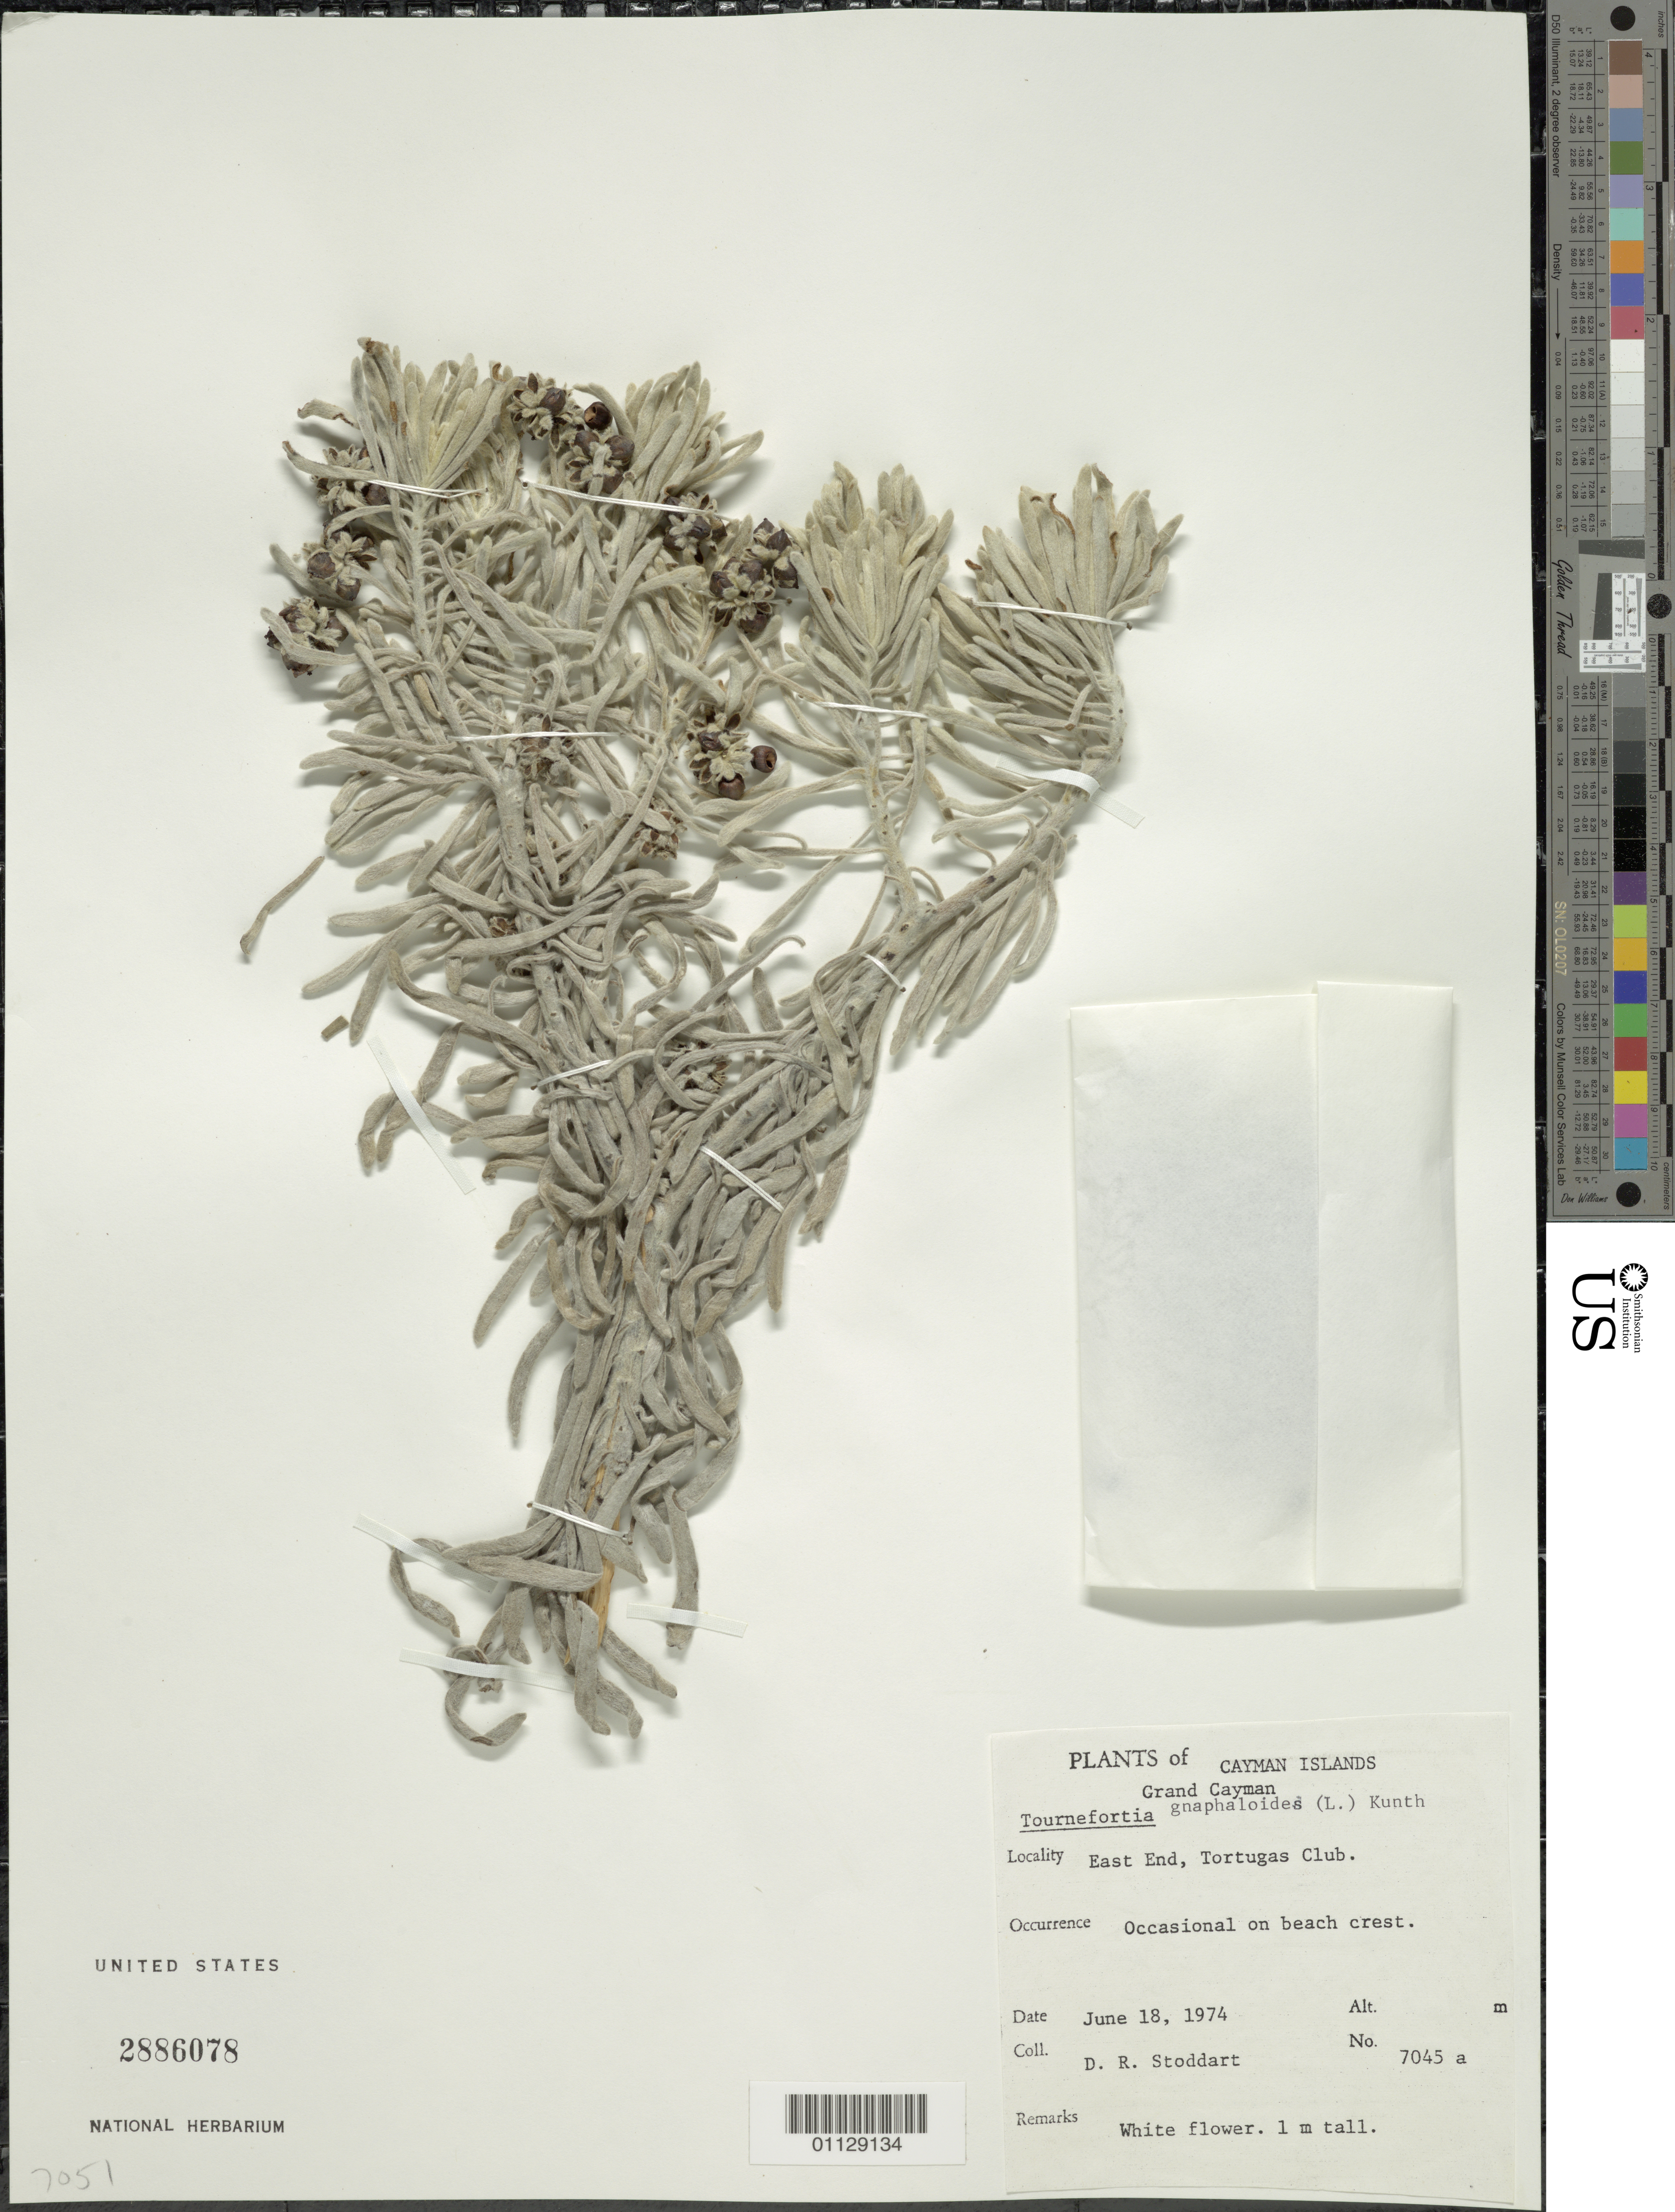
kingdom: Plantae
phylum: Tracheophyta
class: Magnoliopsida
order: Boraginales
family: Heliotropiaceae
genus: Tournefortia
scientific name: Tournefortia gnaphalodes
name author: (L.) R. Br.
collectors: D. R. Stoddart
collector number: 7045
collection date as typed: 18 Jun 1974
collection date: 1974-06-18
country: Cayman Islands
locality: East End, Tortugas Club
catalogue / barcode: US 2886078